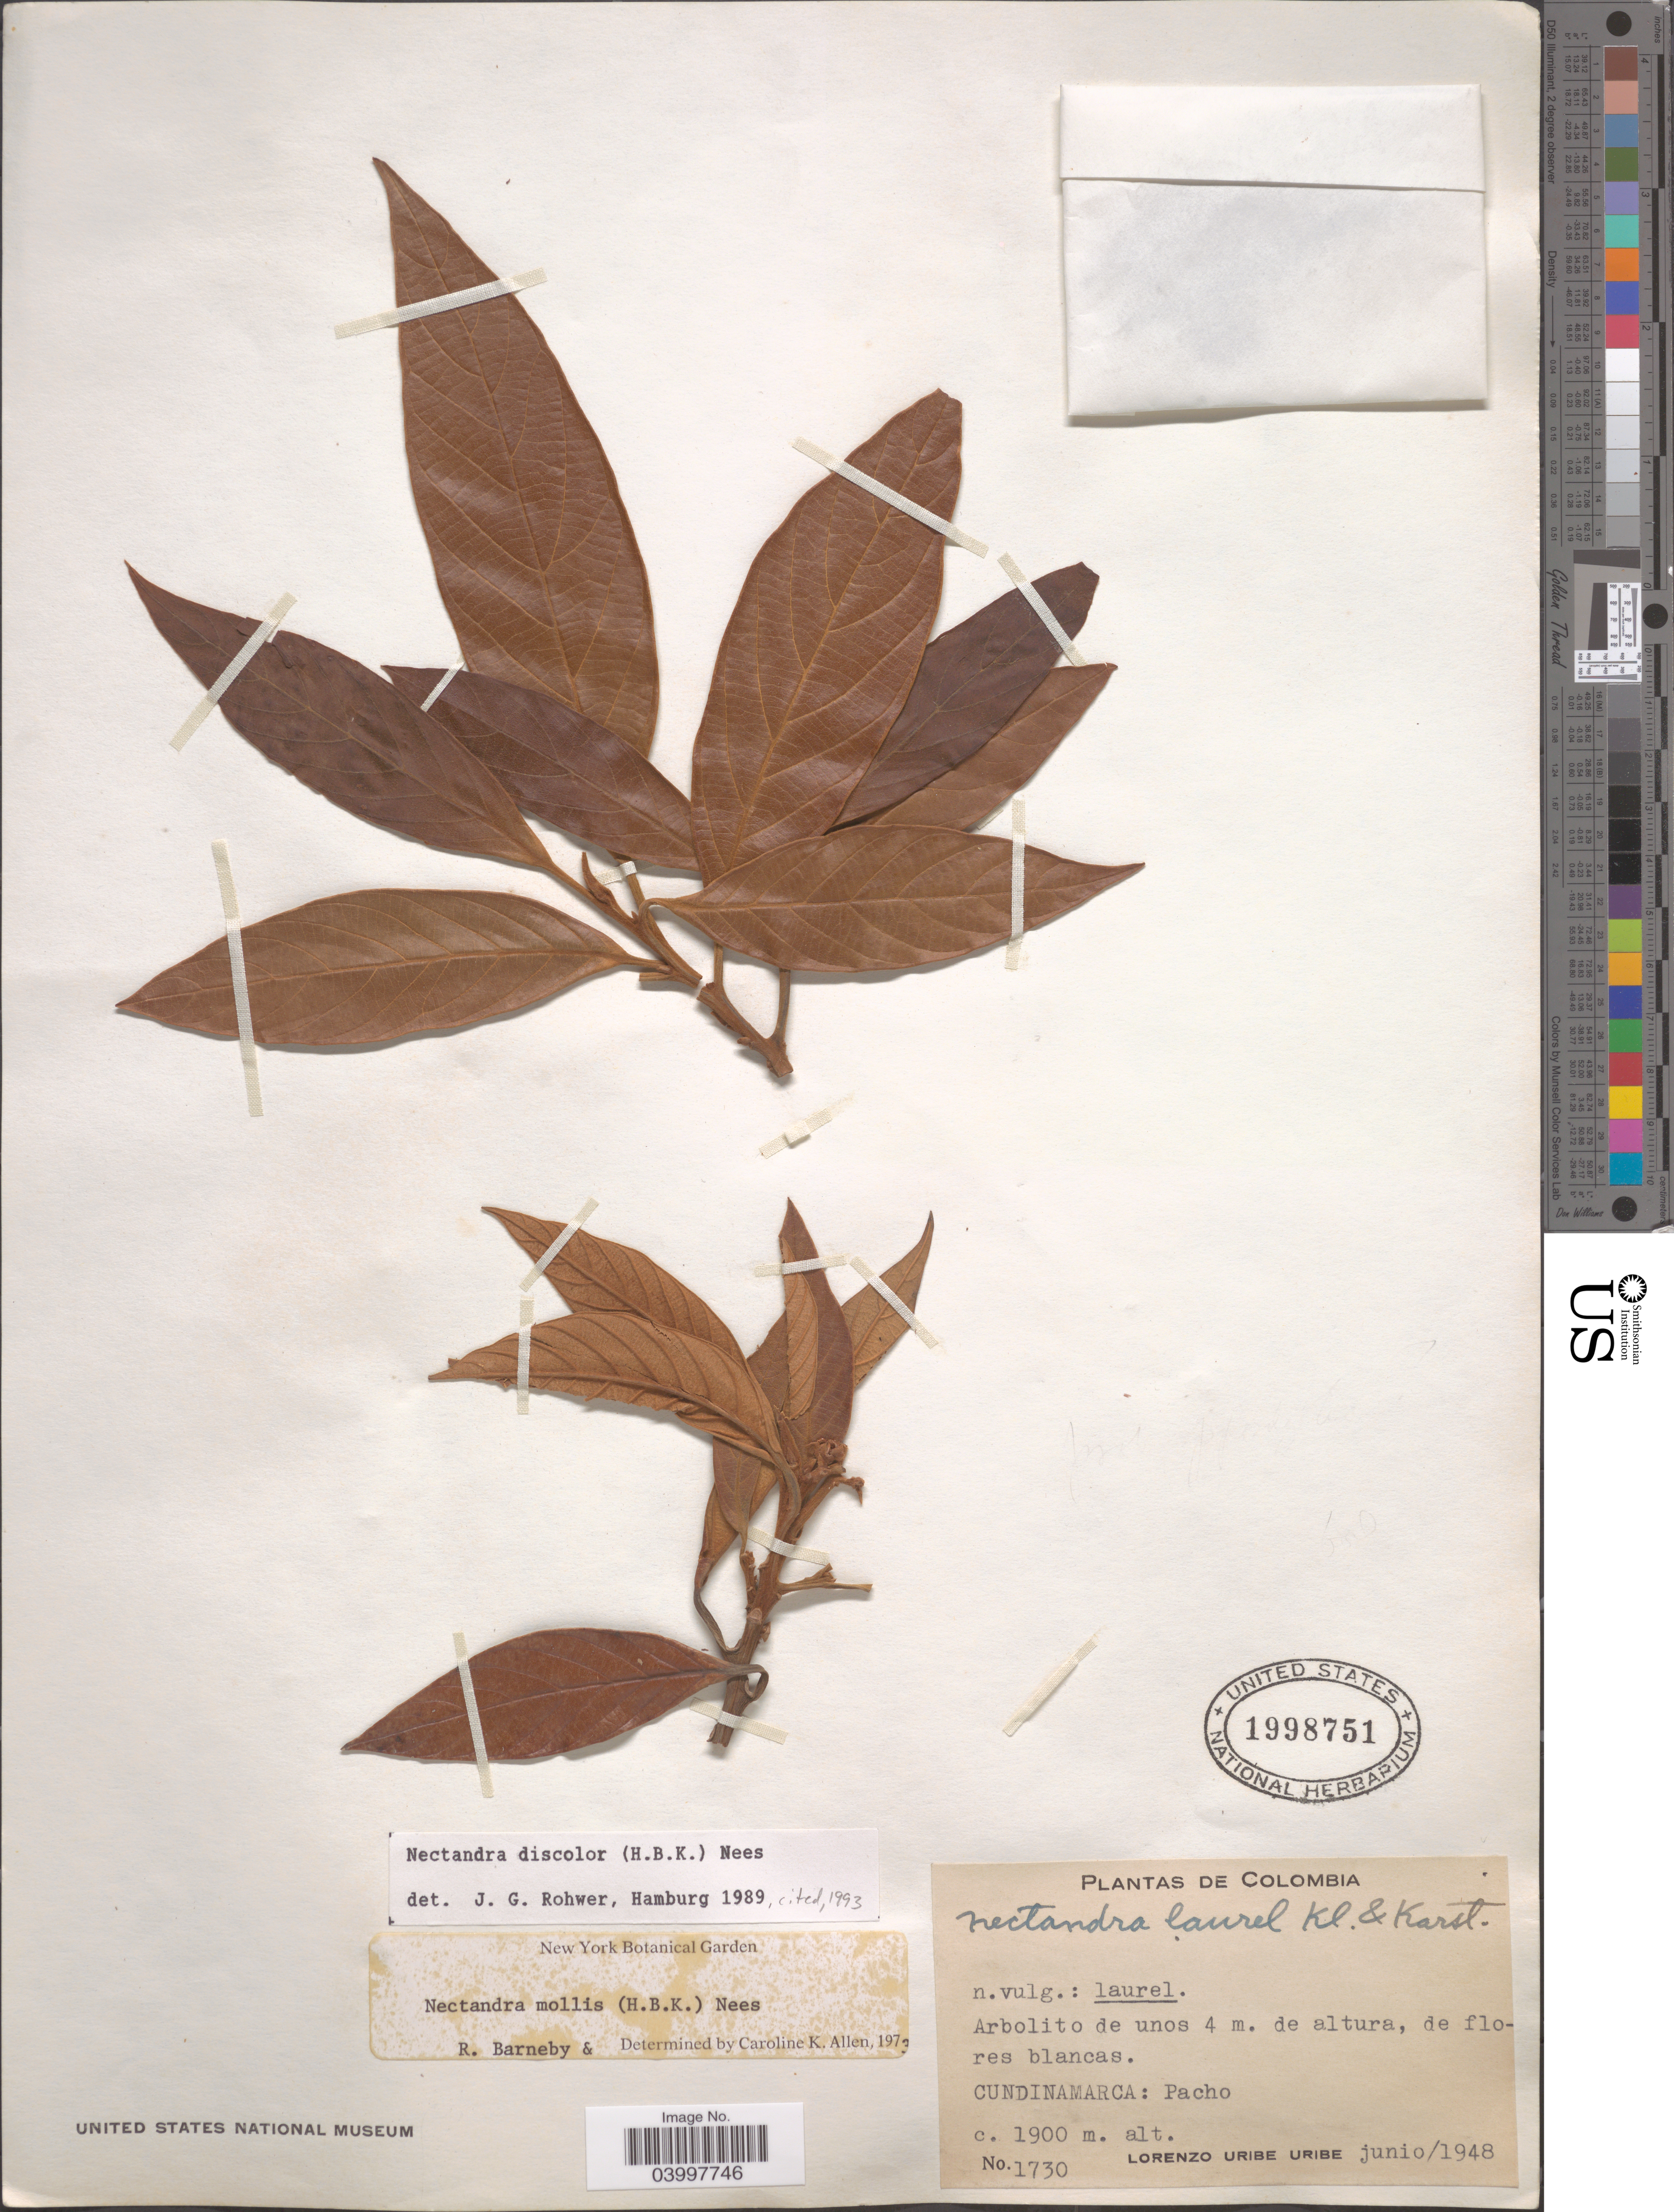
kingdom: Plantae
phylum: Tracheophyta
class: Magnoliopsida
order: Laurales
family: Lauraceae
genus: Ocotea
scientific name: Ocotea discolor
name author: (Kunth & Nees) Nees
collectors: L. Uribe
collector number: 1730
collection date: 1948-06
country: Colombia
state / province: Cundinamarca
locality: Pacho.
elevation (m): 1900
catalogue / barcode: US 1998751